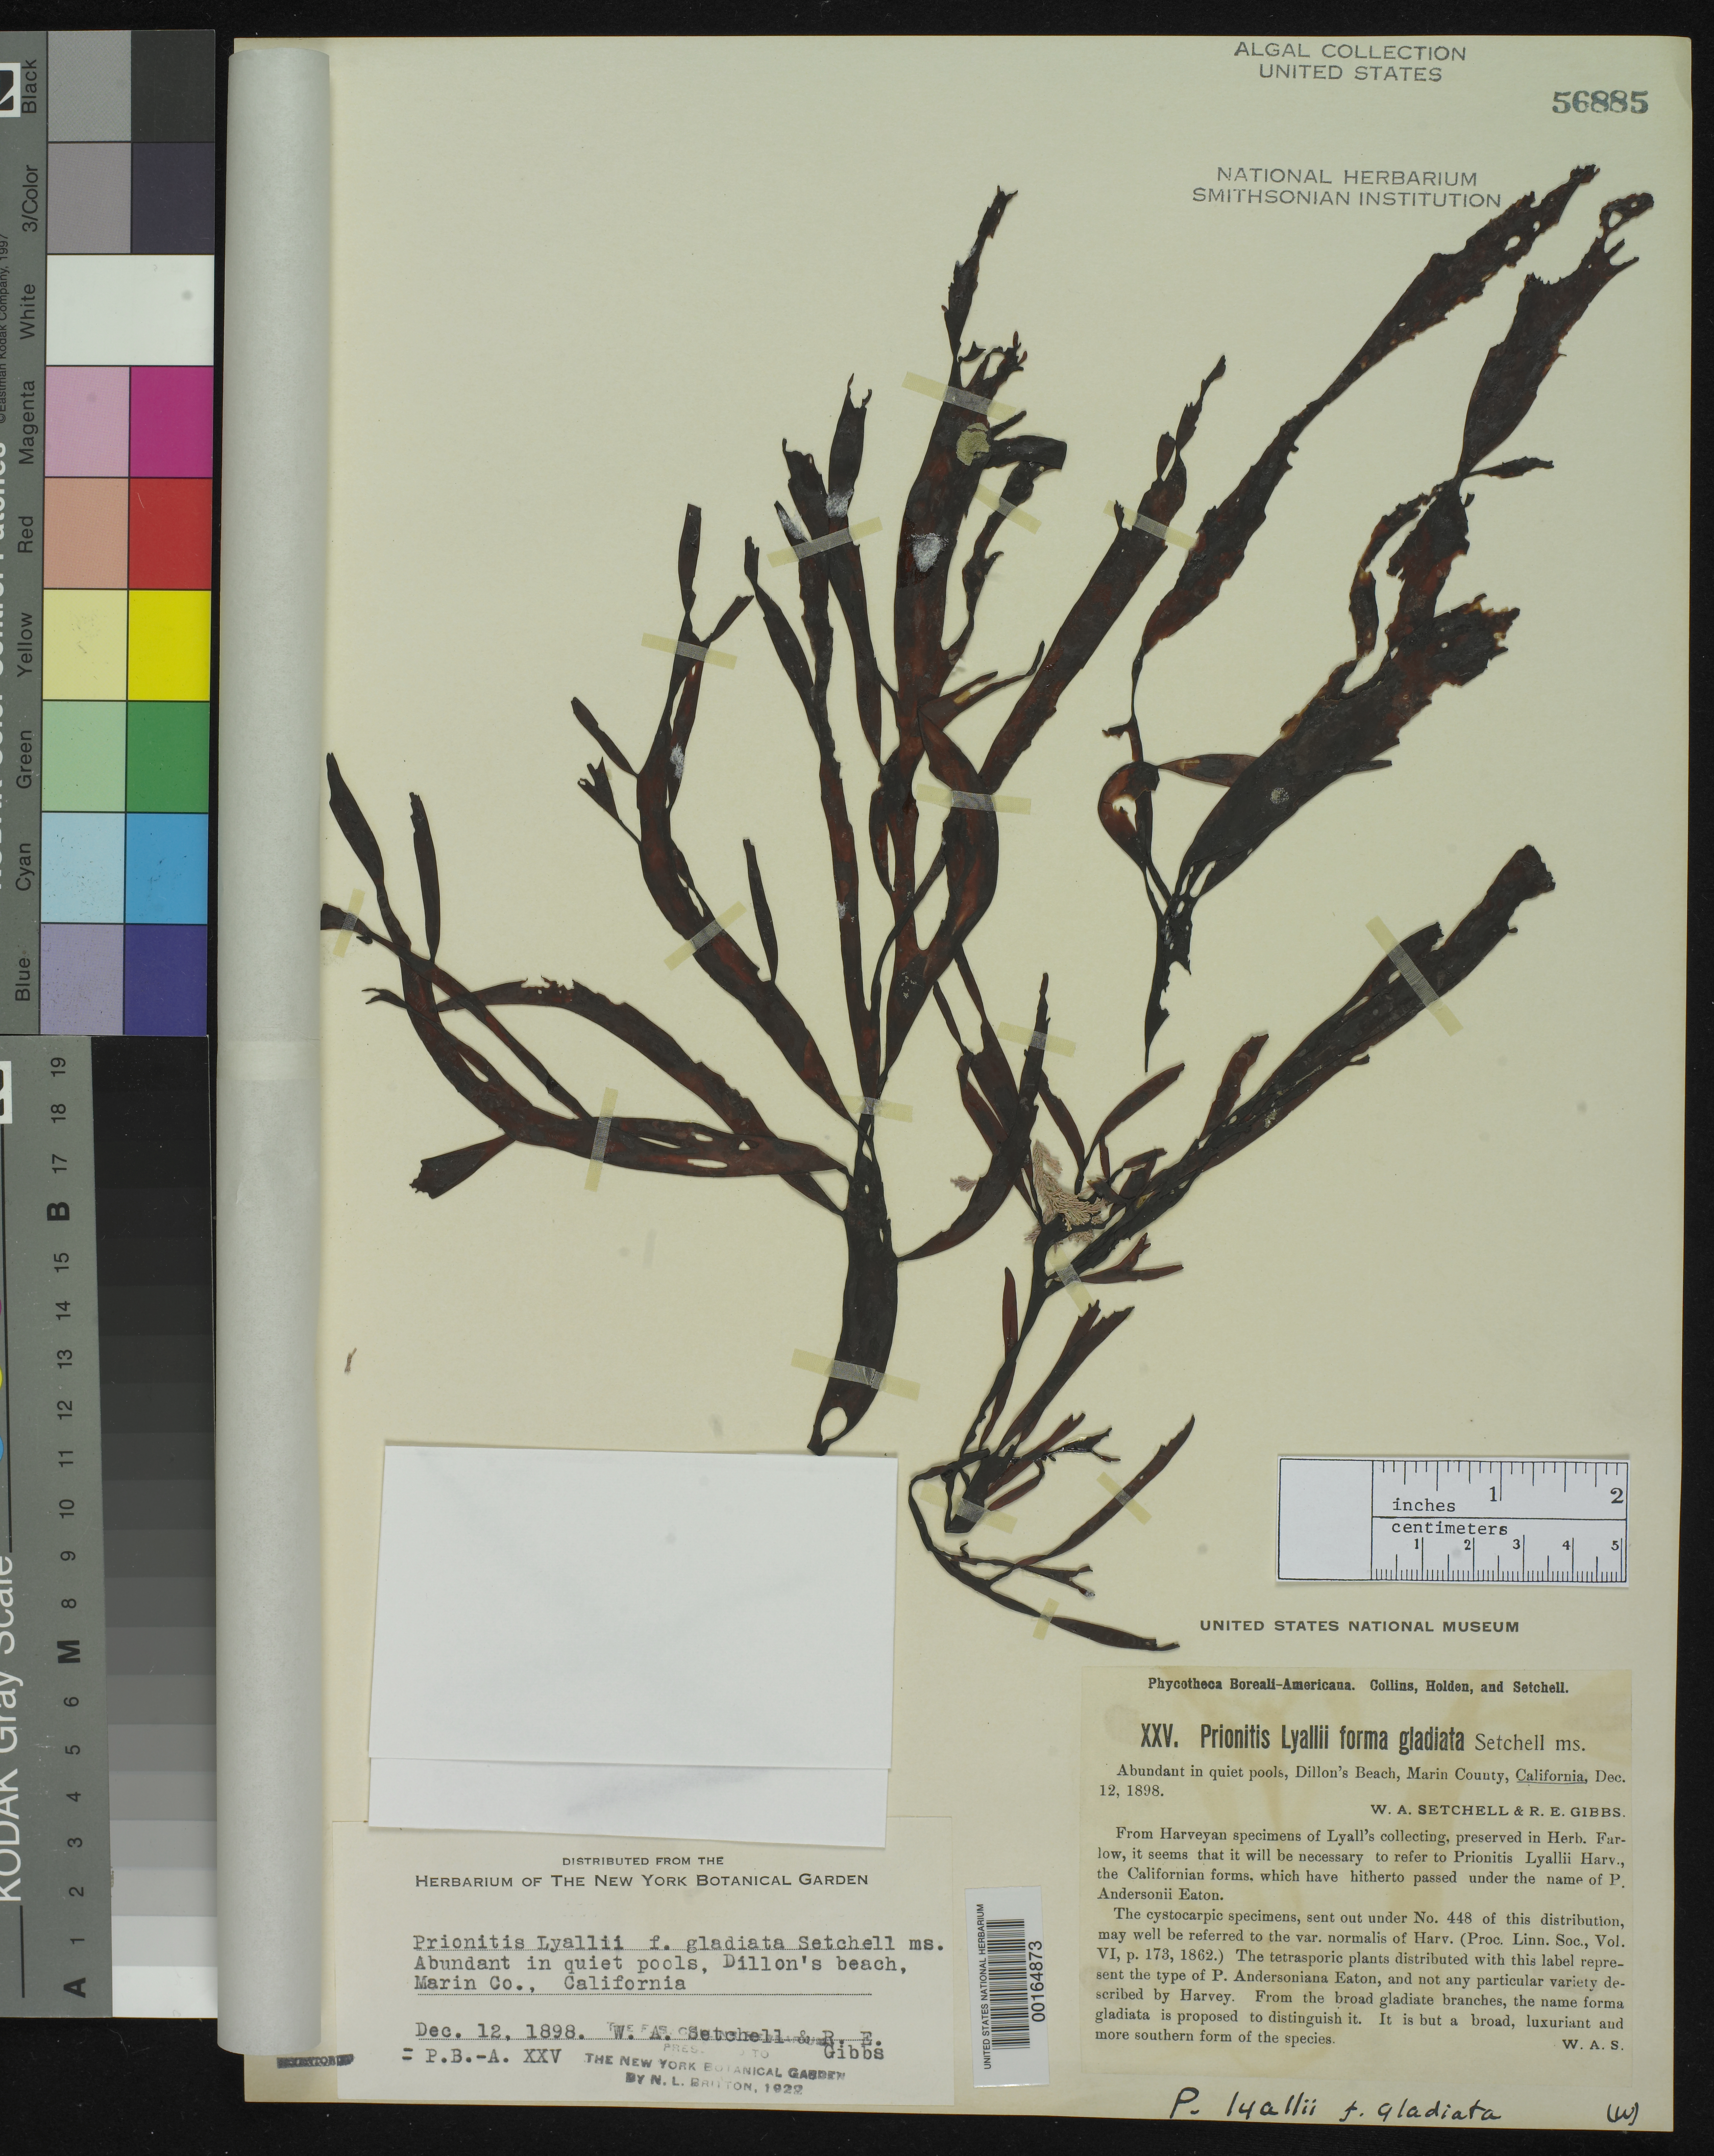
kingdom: Plantae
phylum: Rhodophyta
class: Florideophyceae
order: Cryptonemiales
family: Cryptonemiaceae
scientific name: Prionitis lyallii f. gladiata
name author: Setch. in Collins et al.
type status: Isotype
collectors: W. Setchell & R. Gibbs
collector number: PB-A XXV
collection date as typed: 12 Dec 1898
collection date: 1898-12-12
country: United States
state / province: California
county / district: Marin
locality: Dillon Beach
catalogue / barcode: US 56885